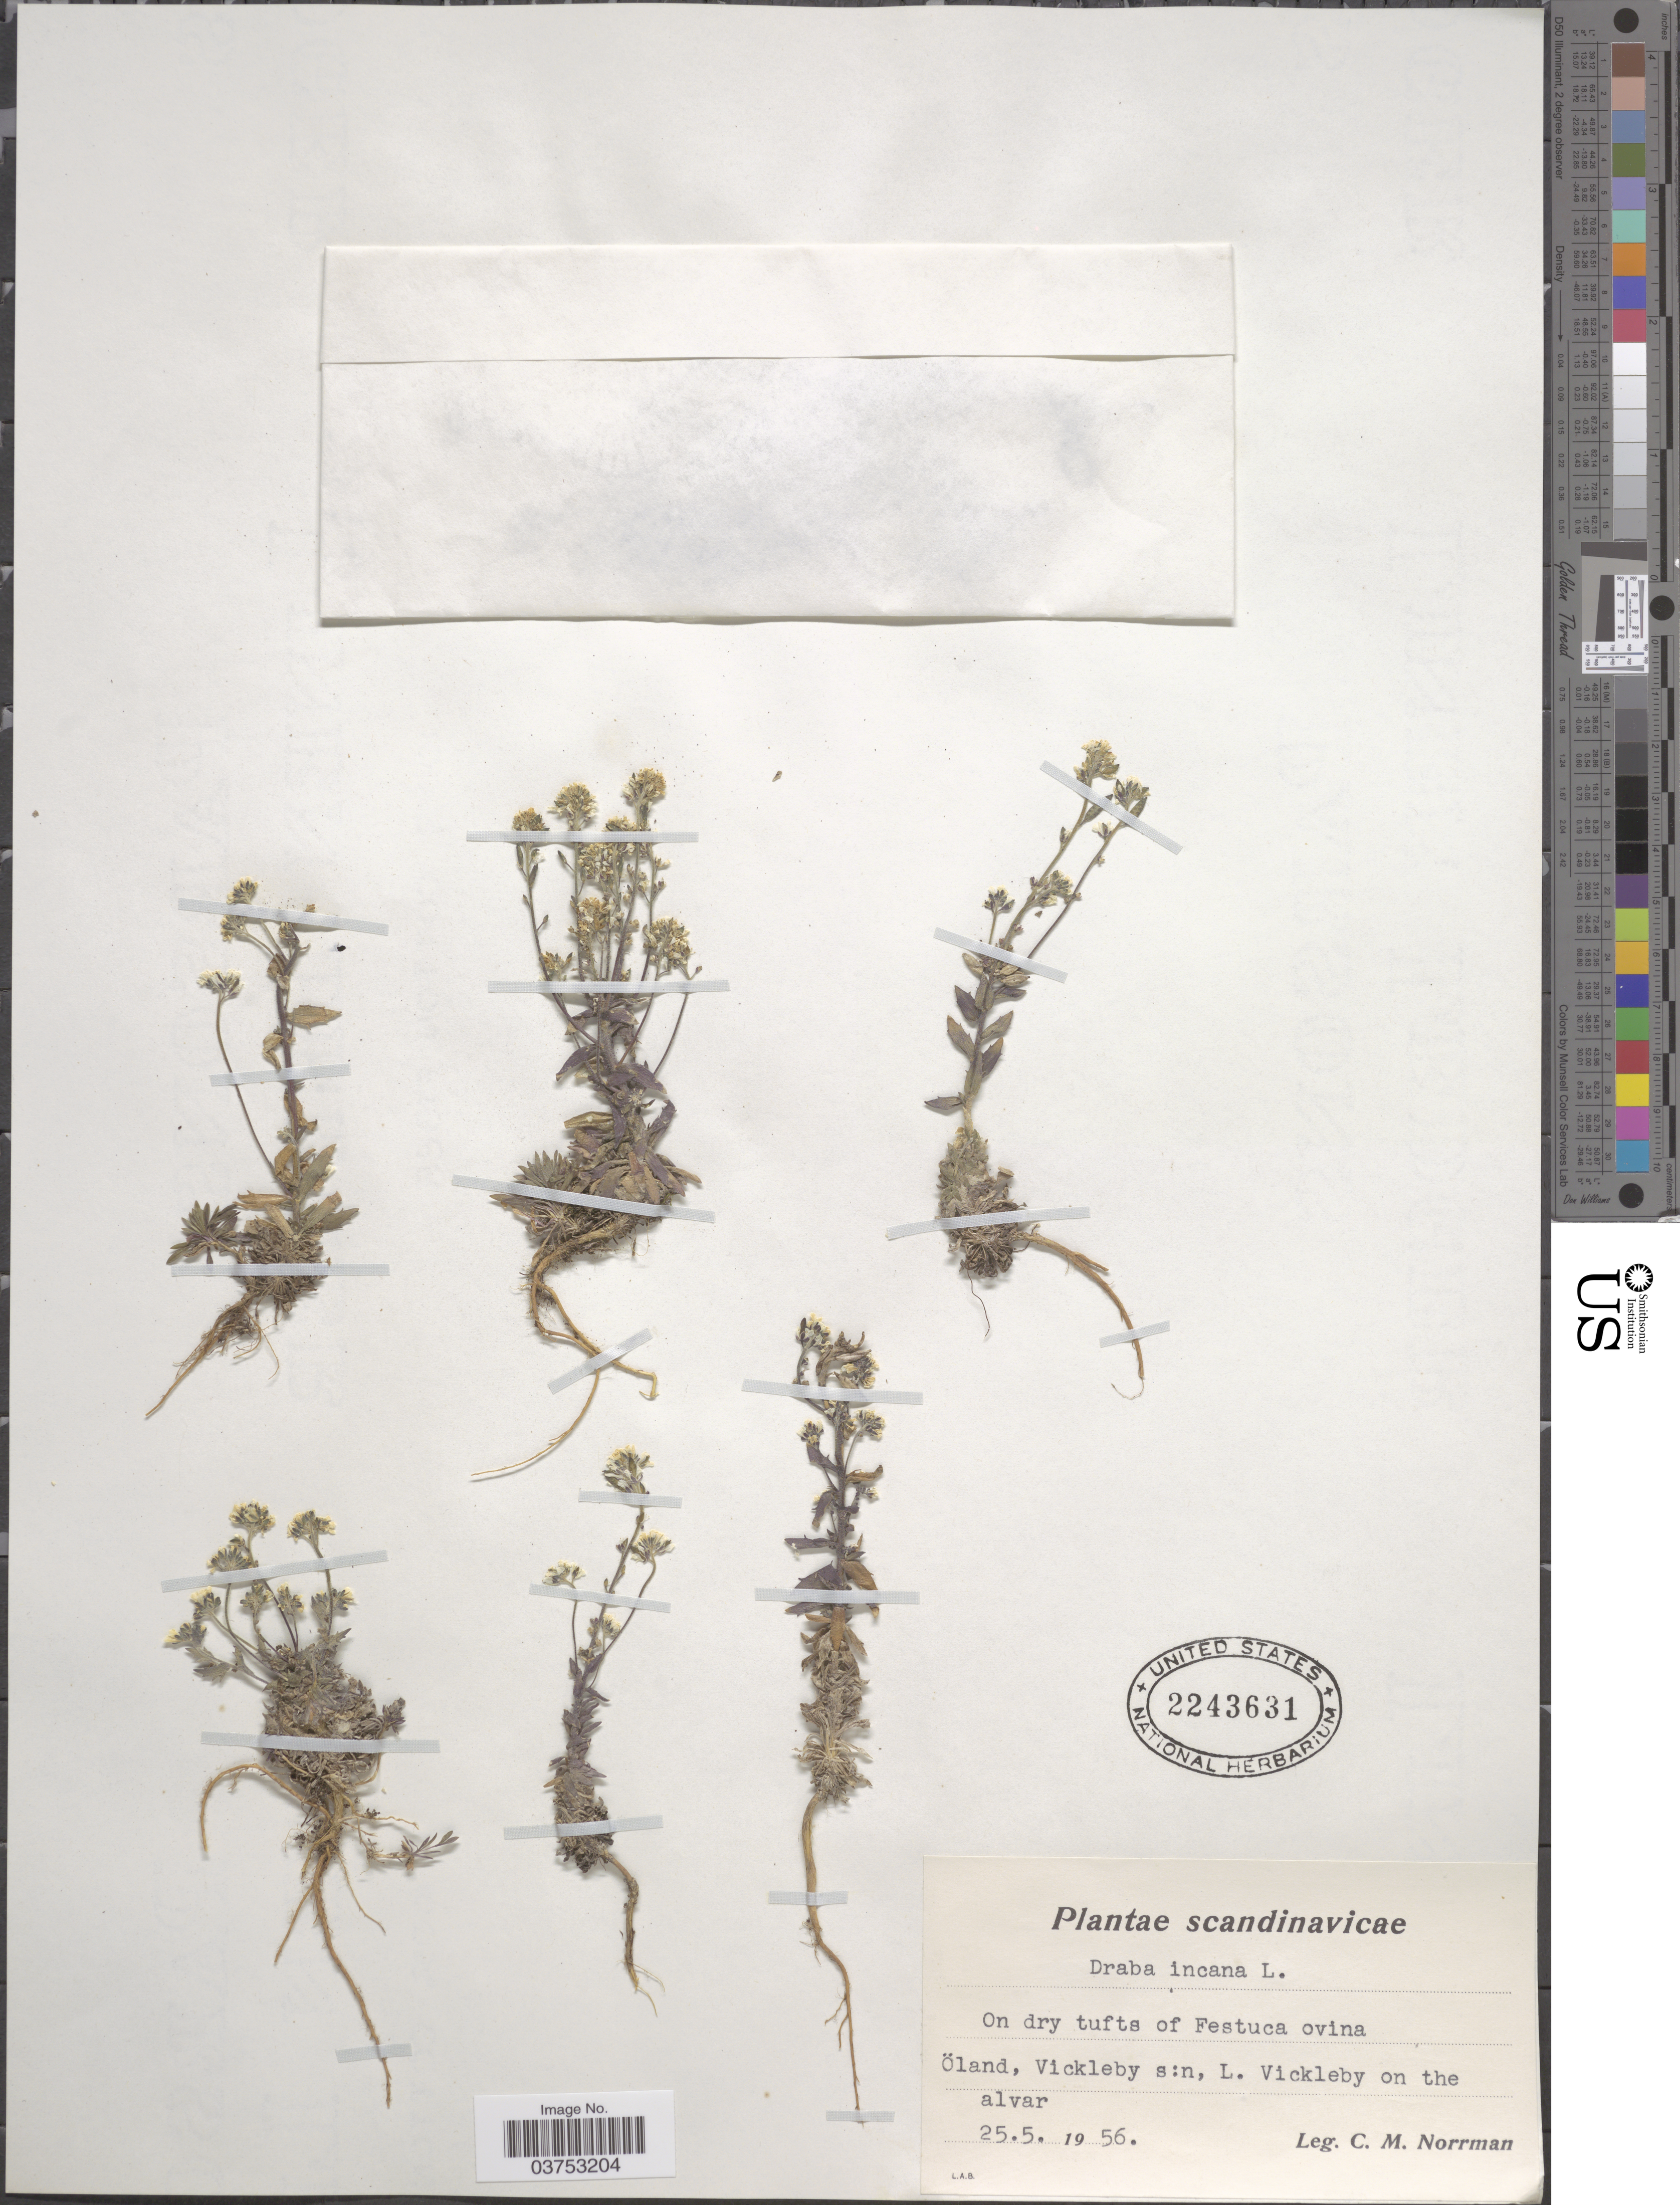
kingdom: Plantae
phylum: Tracheophyta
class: Magnoliopsida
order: Brassicales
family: Brassicaceae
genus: Draba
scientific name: Draba incana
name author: L.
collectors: C. Norrman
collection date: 1956-05-25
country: Sweden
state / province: Kalmar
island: Oland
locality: Scandinavicae. On dry tufts of Festuca ovina Öland, Vickleby s:n, L. Vicklebay on the alvar.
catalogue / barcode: US 2243631